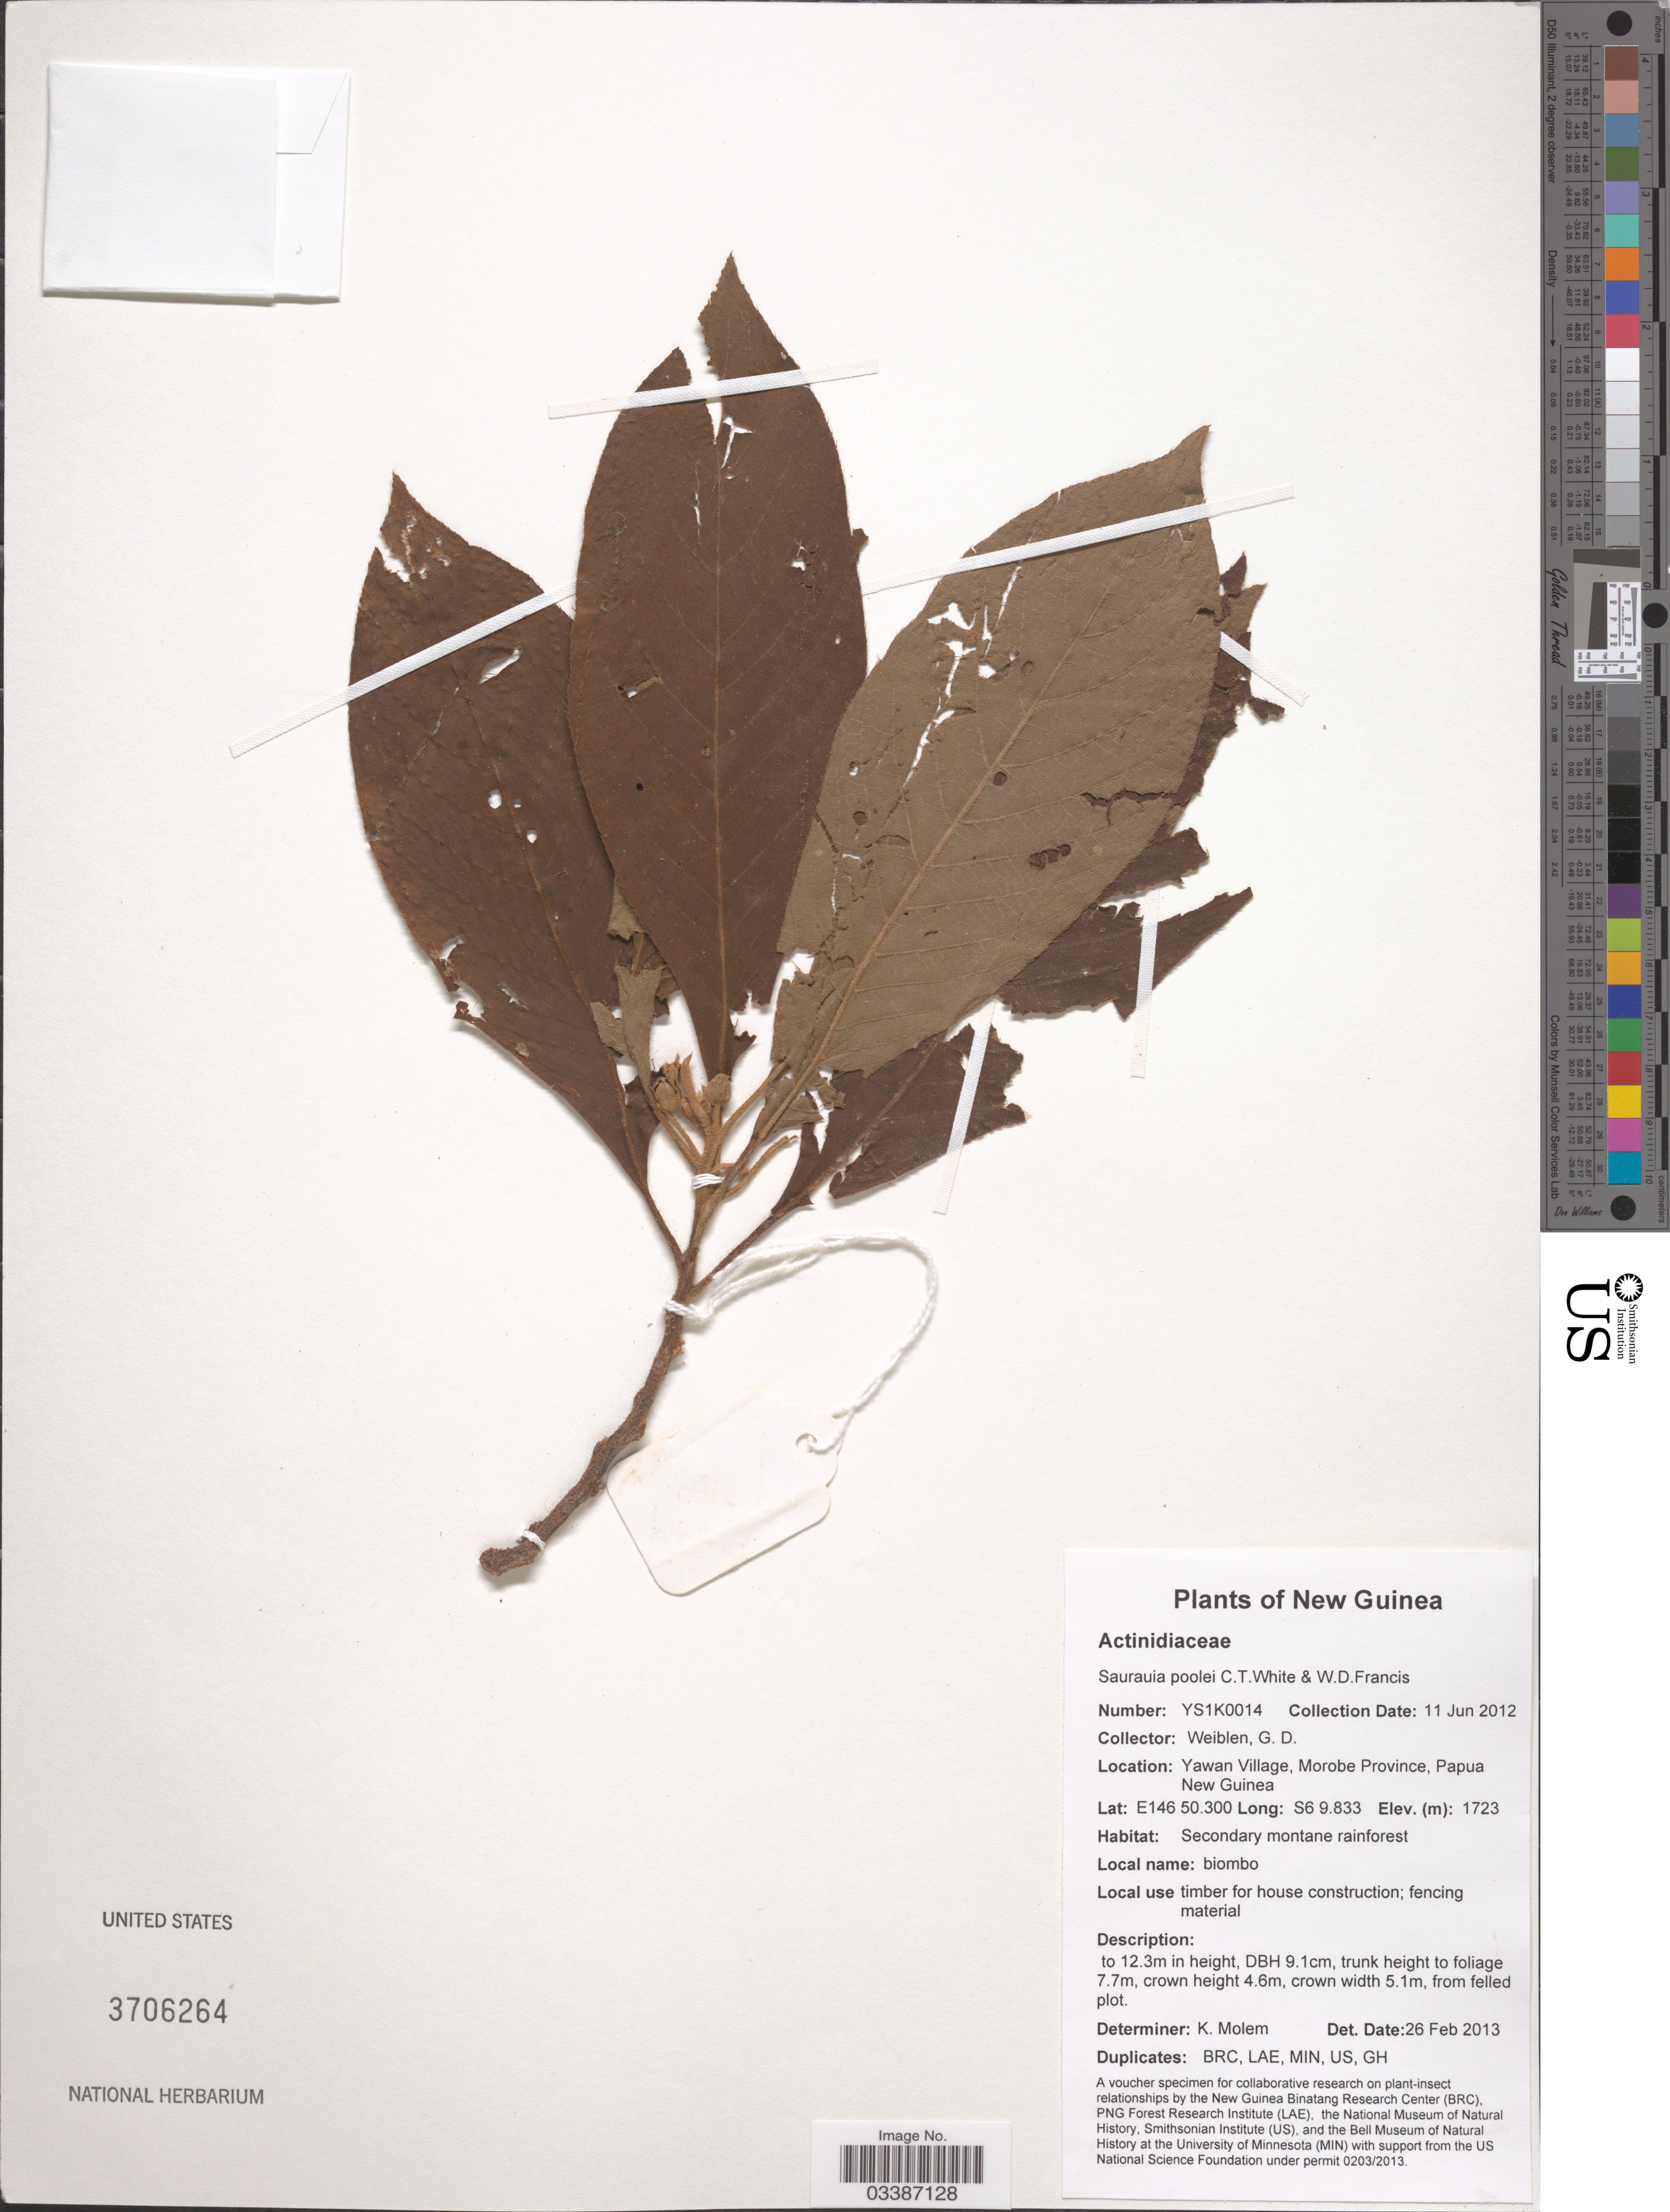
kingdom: Plantae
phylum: Tracheophyta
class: Magnoliopsida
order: Ericales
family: Actinidiaceae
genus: Saurauia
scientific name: Saurauia poolei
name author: C.T. White & W.D. Francis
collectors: G. D. Weiblen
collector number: YS1K0014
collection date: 2012-06-11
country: Papua New Guinea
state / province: Morobe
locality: New Guinea. Yawan Village.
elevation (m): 1723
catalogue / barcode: US 3706264